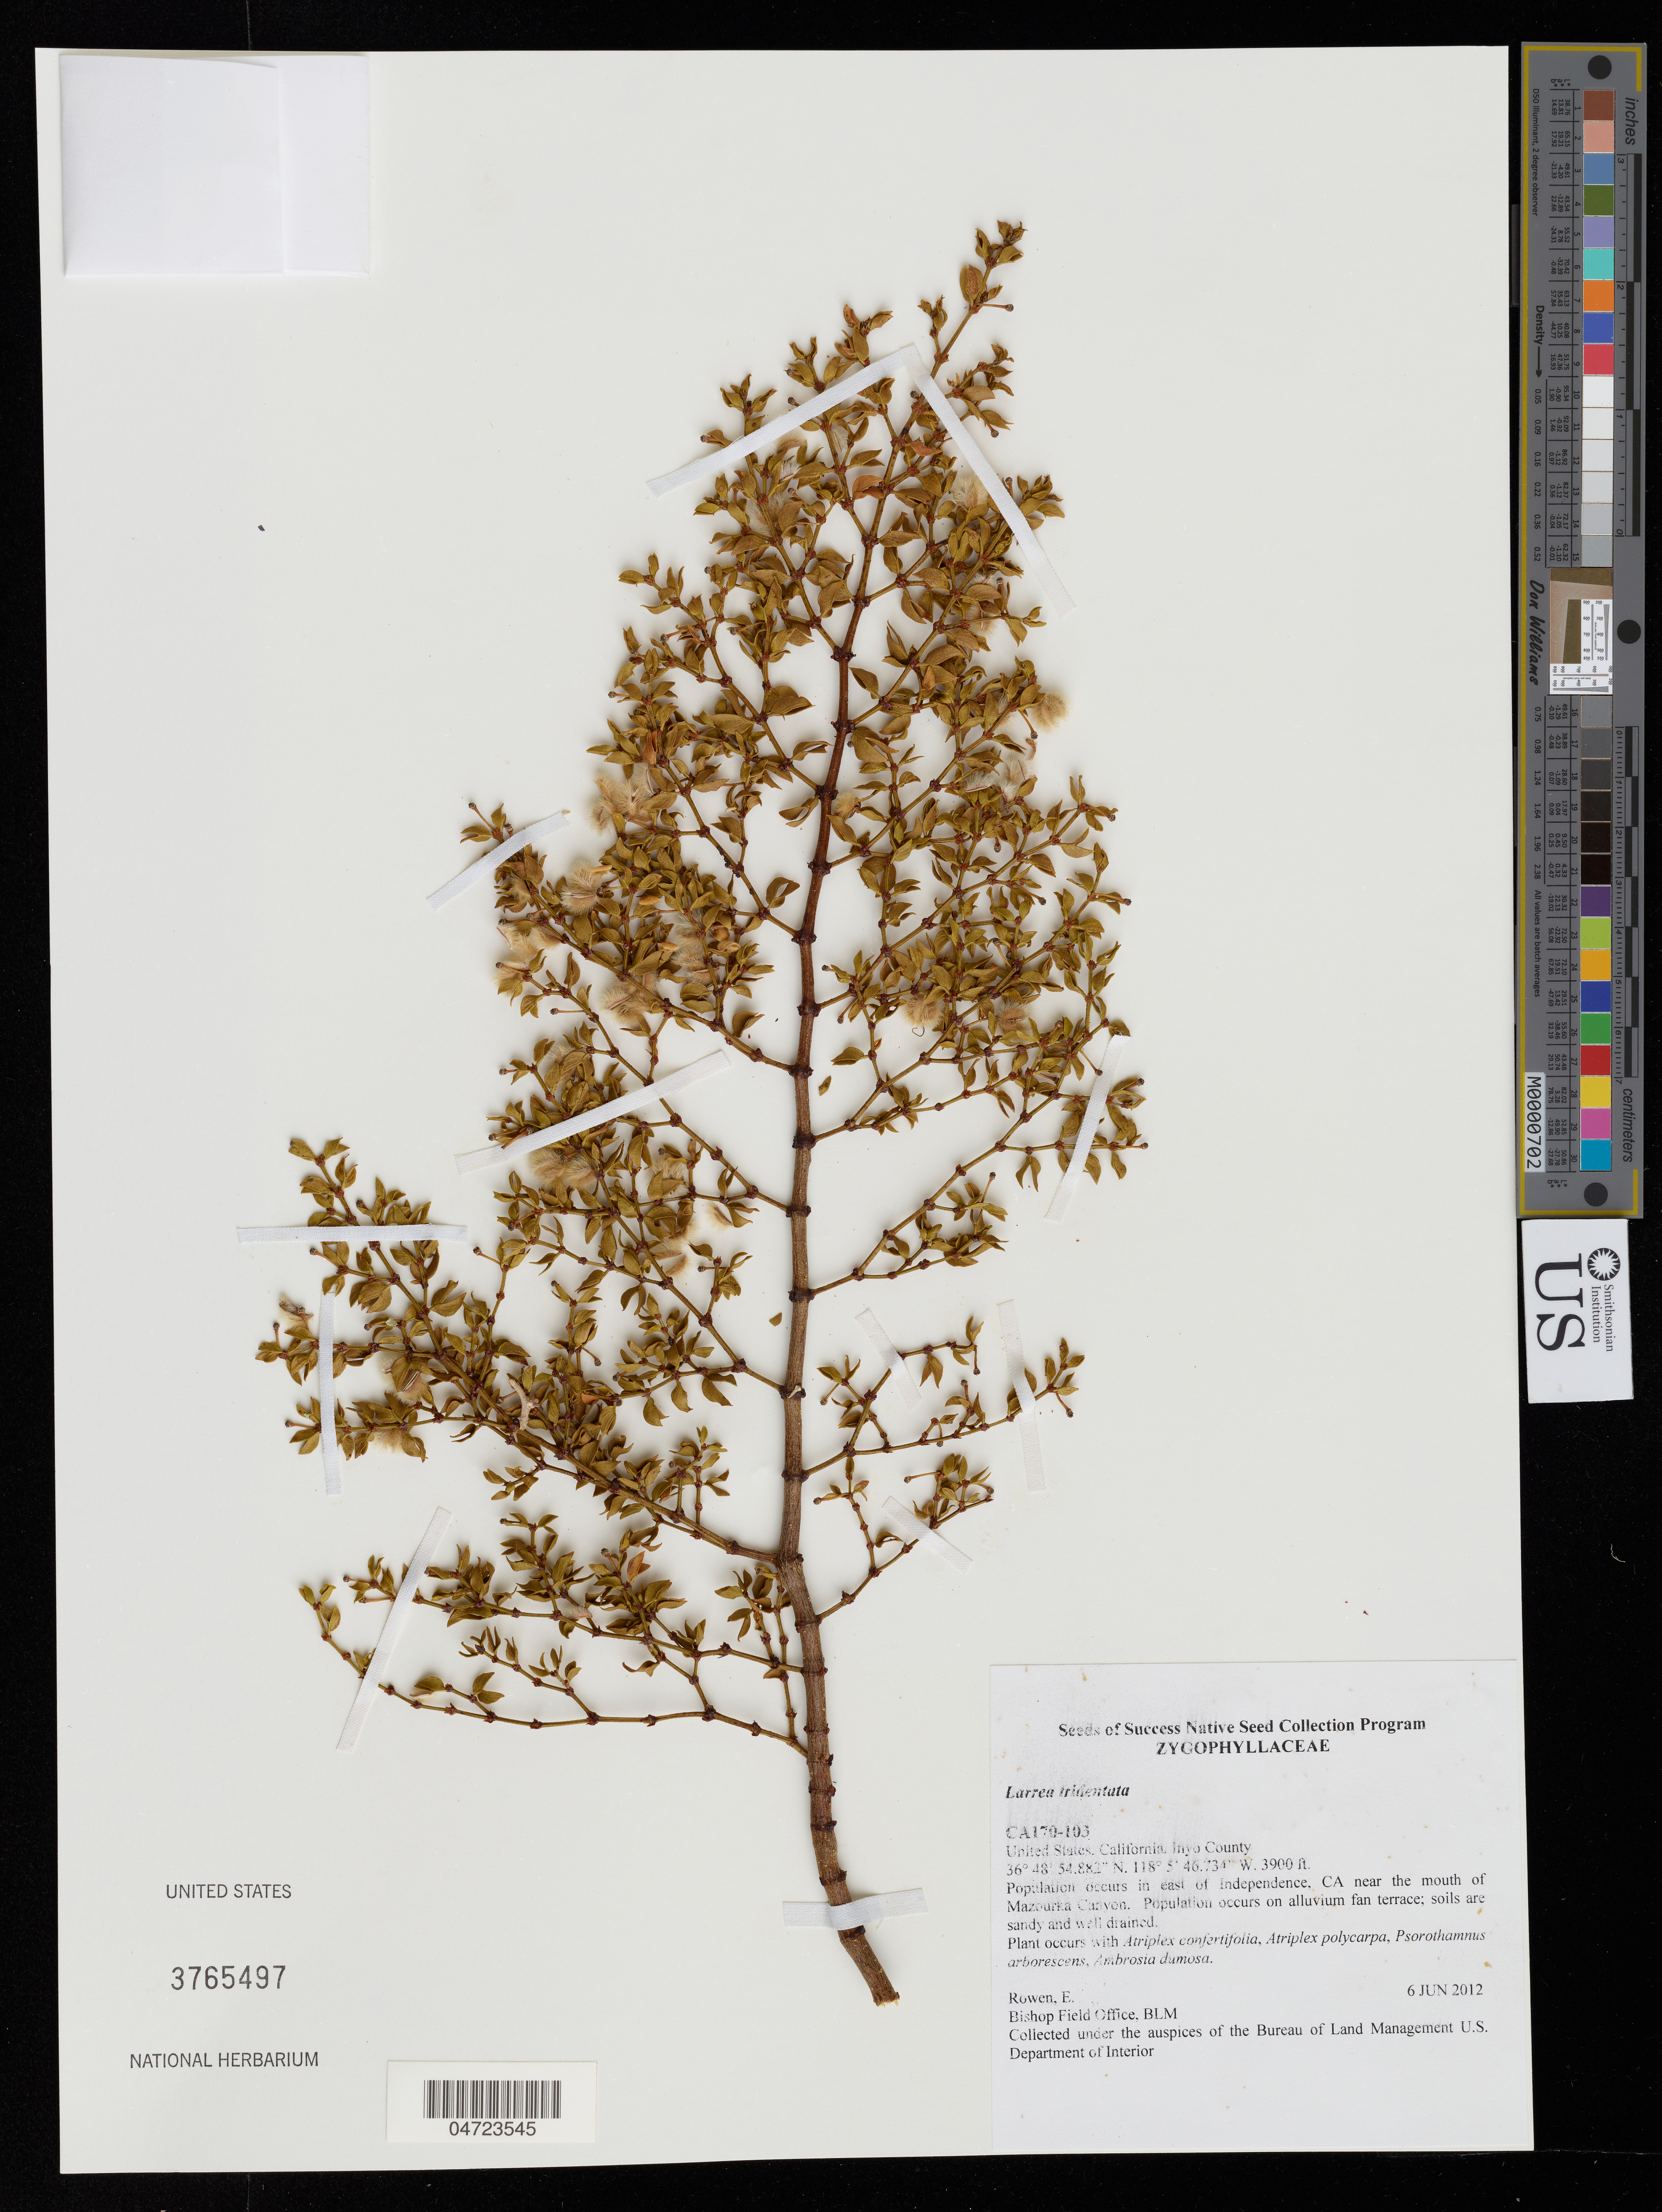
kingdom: Plantae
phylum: Tracheophyta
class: Magnoliopsida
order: Zygophyllales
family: Zygophyllaceae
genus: Larrea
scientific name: Larrea tridentata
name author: (Sessé & Moc. ex DC.) Coville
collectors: E. Rowen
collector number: CA170-103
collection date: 2012-06-06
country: United States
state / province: California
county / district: Inyo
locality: Inyo County. Population occurs in east of Independence, CA near the mouth of Mazourka Canyon.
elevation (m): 1189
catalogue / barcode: US 3765497